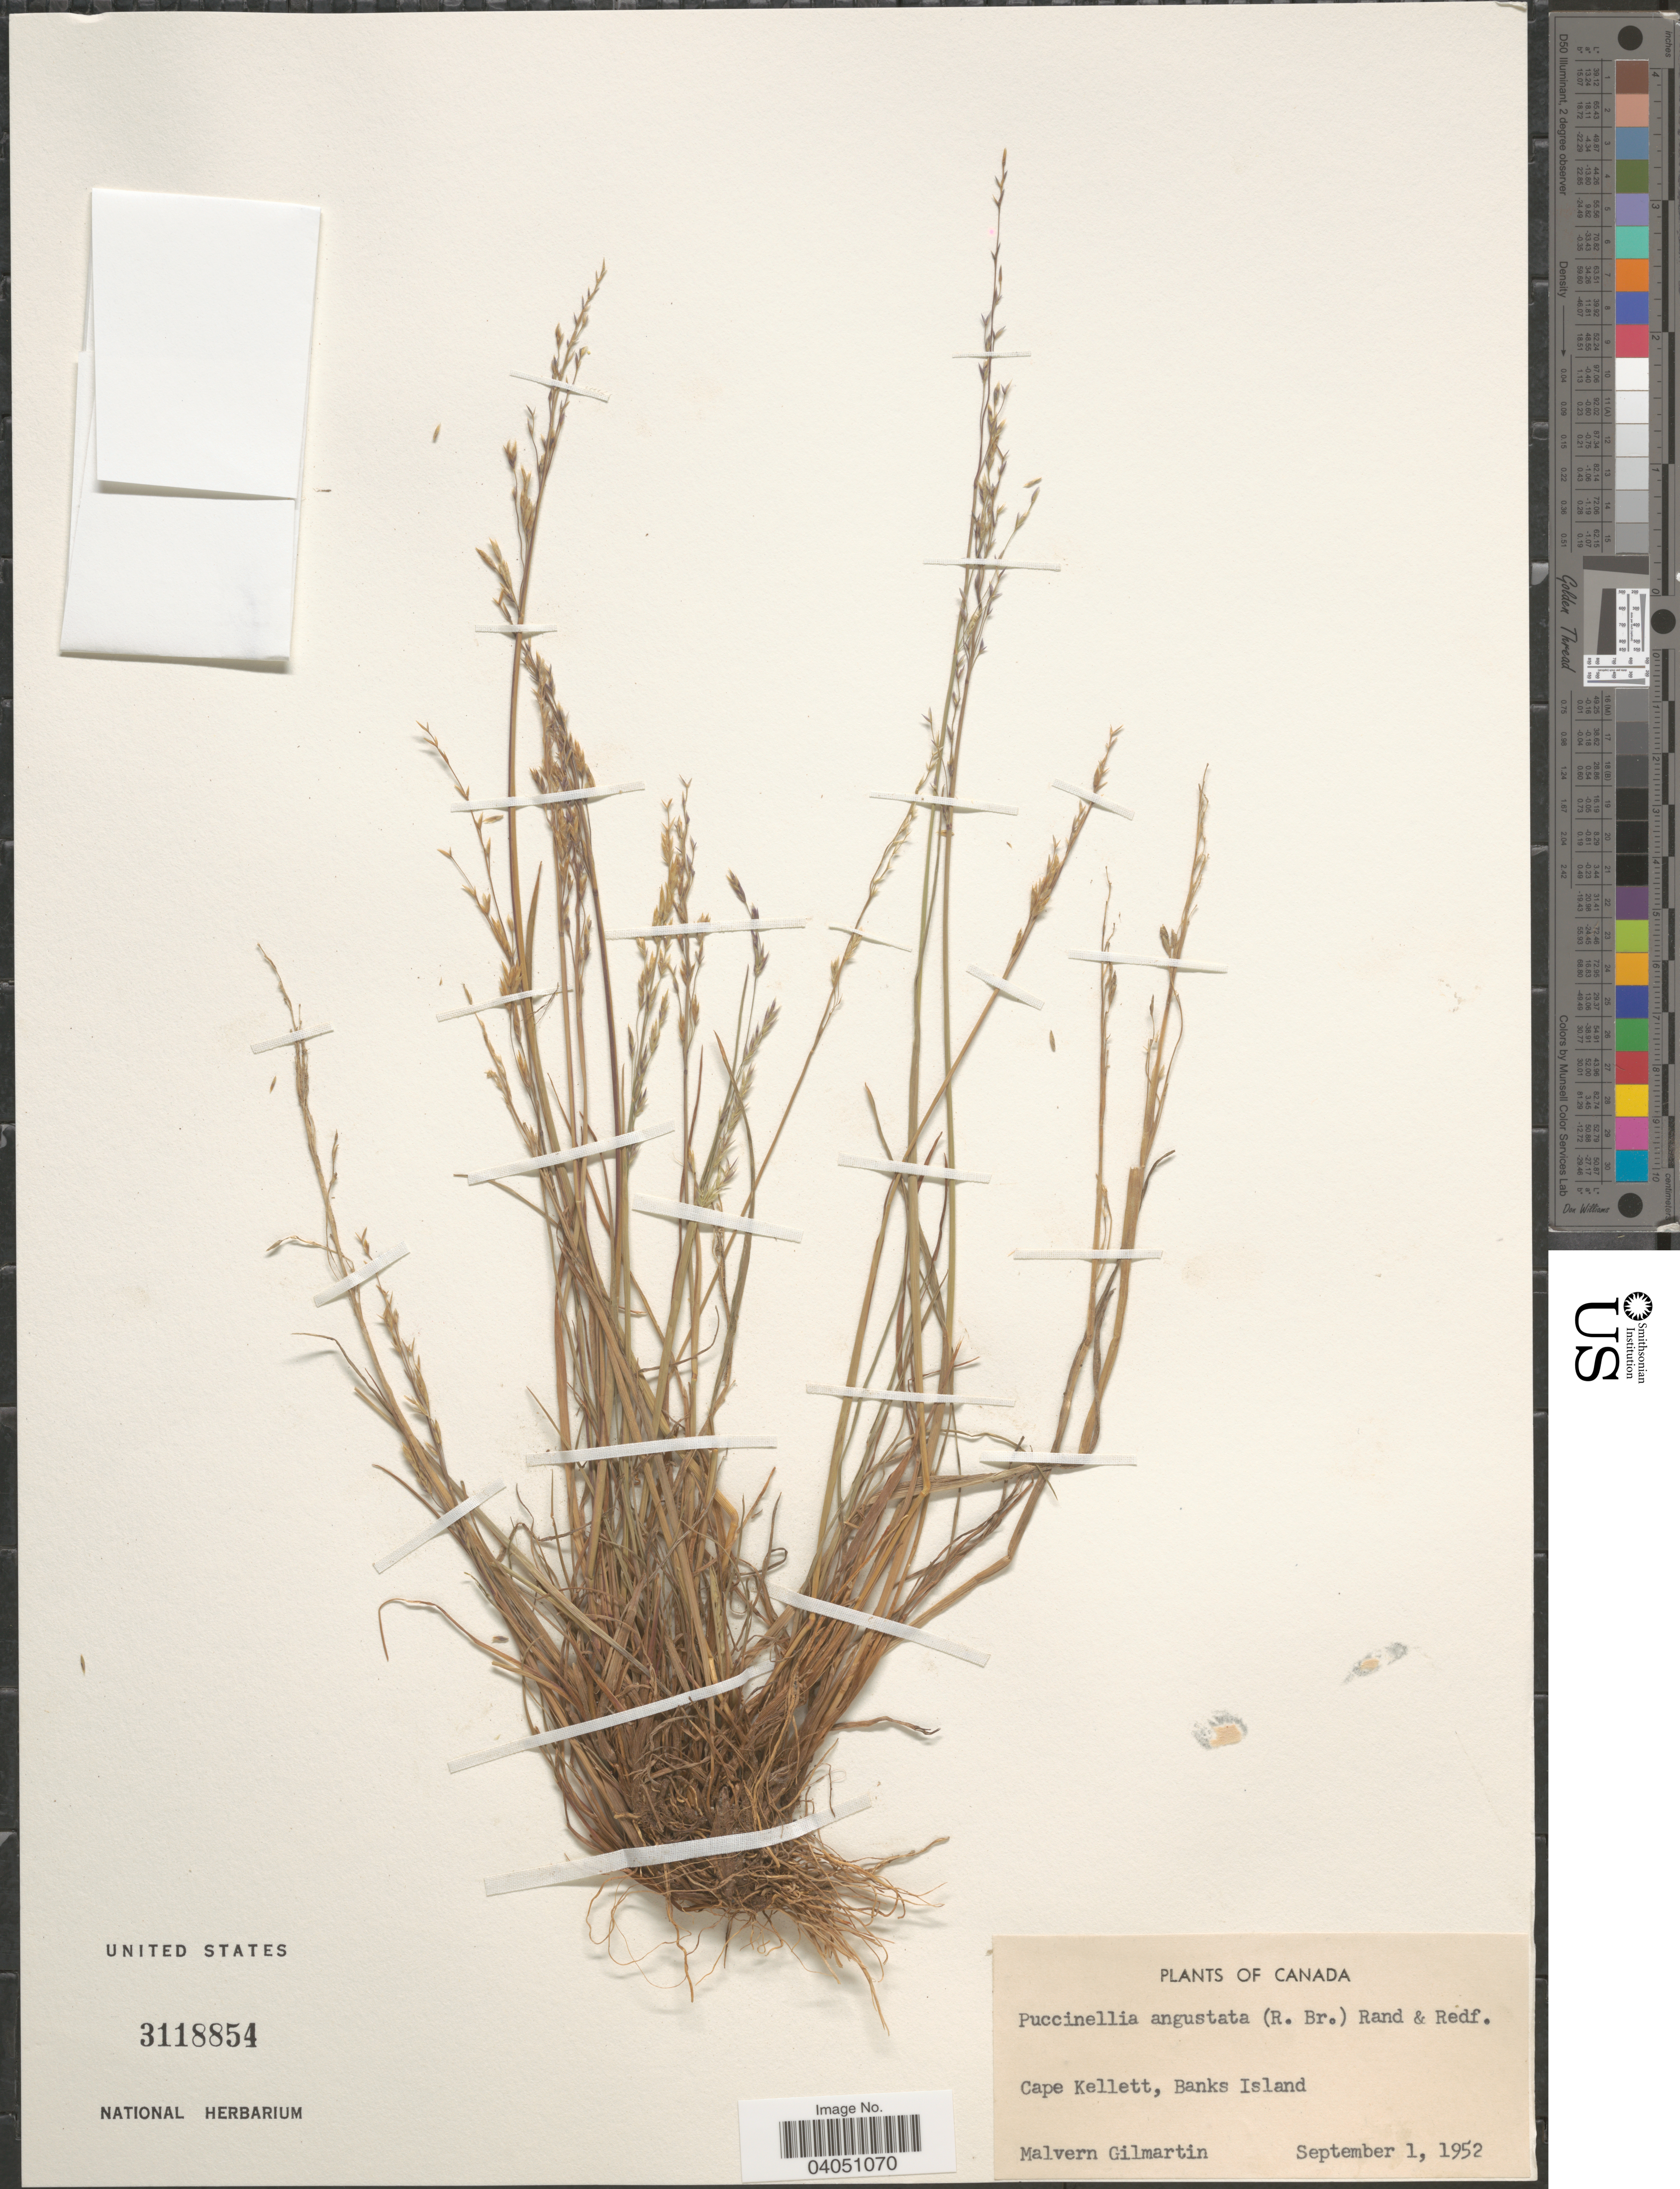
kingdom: Plantae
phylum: Tracheophyta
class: Liliopsida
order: Poales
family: Poaceae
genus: Puccinellia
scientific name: Puccinellia angustata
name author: (R. Br.) Nash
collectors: M. Gilmartin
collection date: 1952-09-01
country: Canada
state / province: Northwest Territories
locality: Cape Kellett, Banks Island.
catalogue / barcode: US 3118854